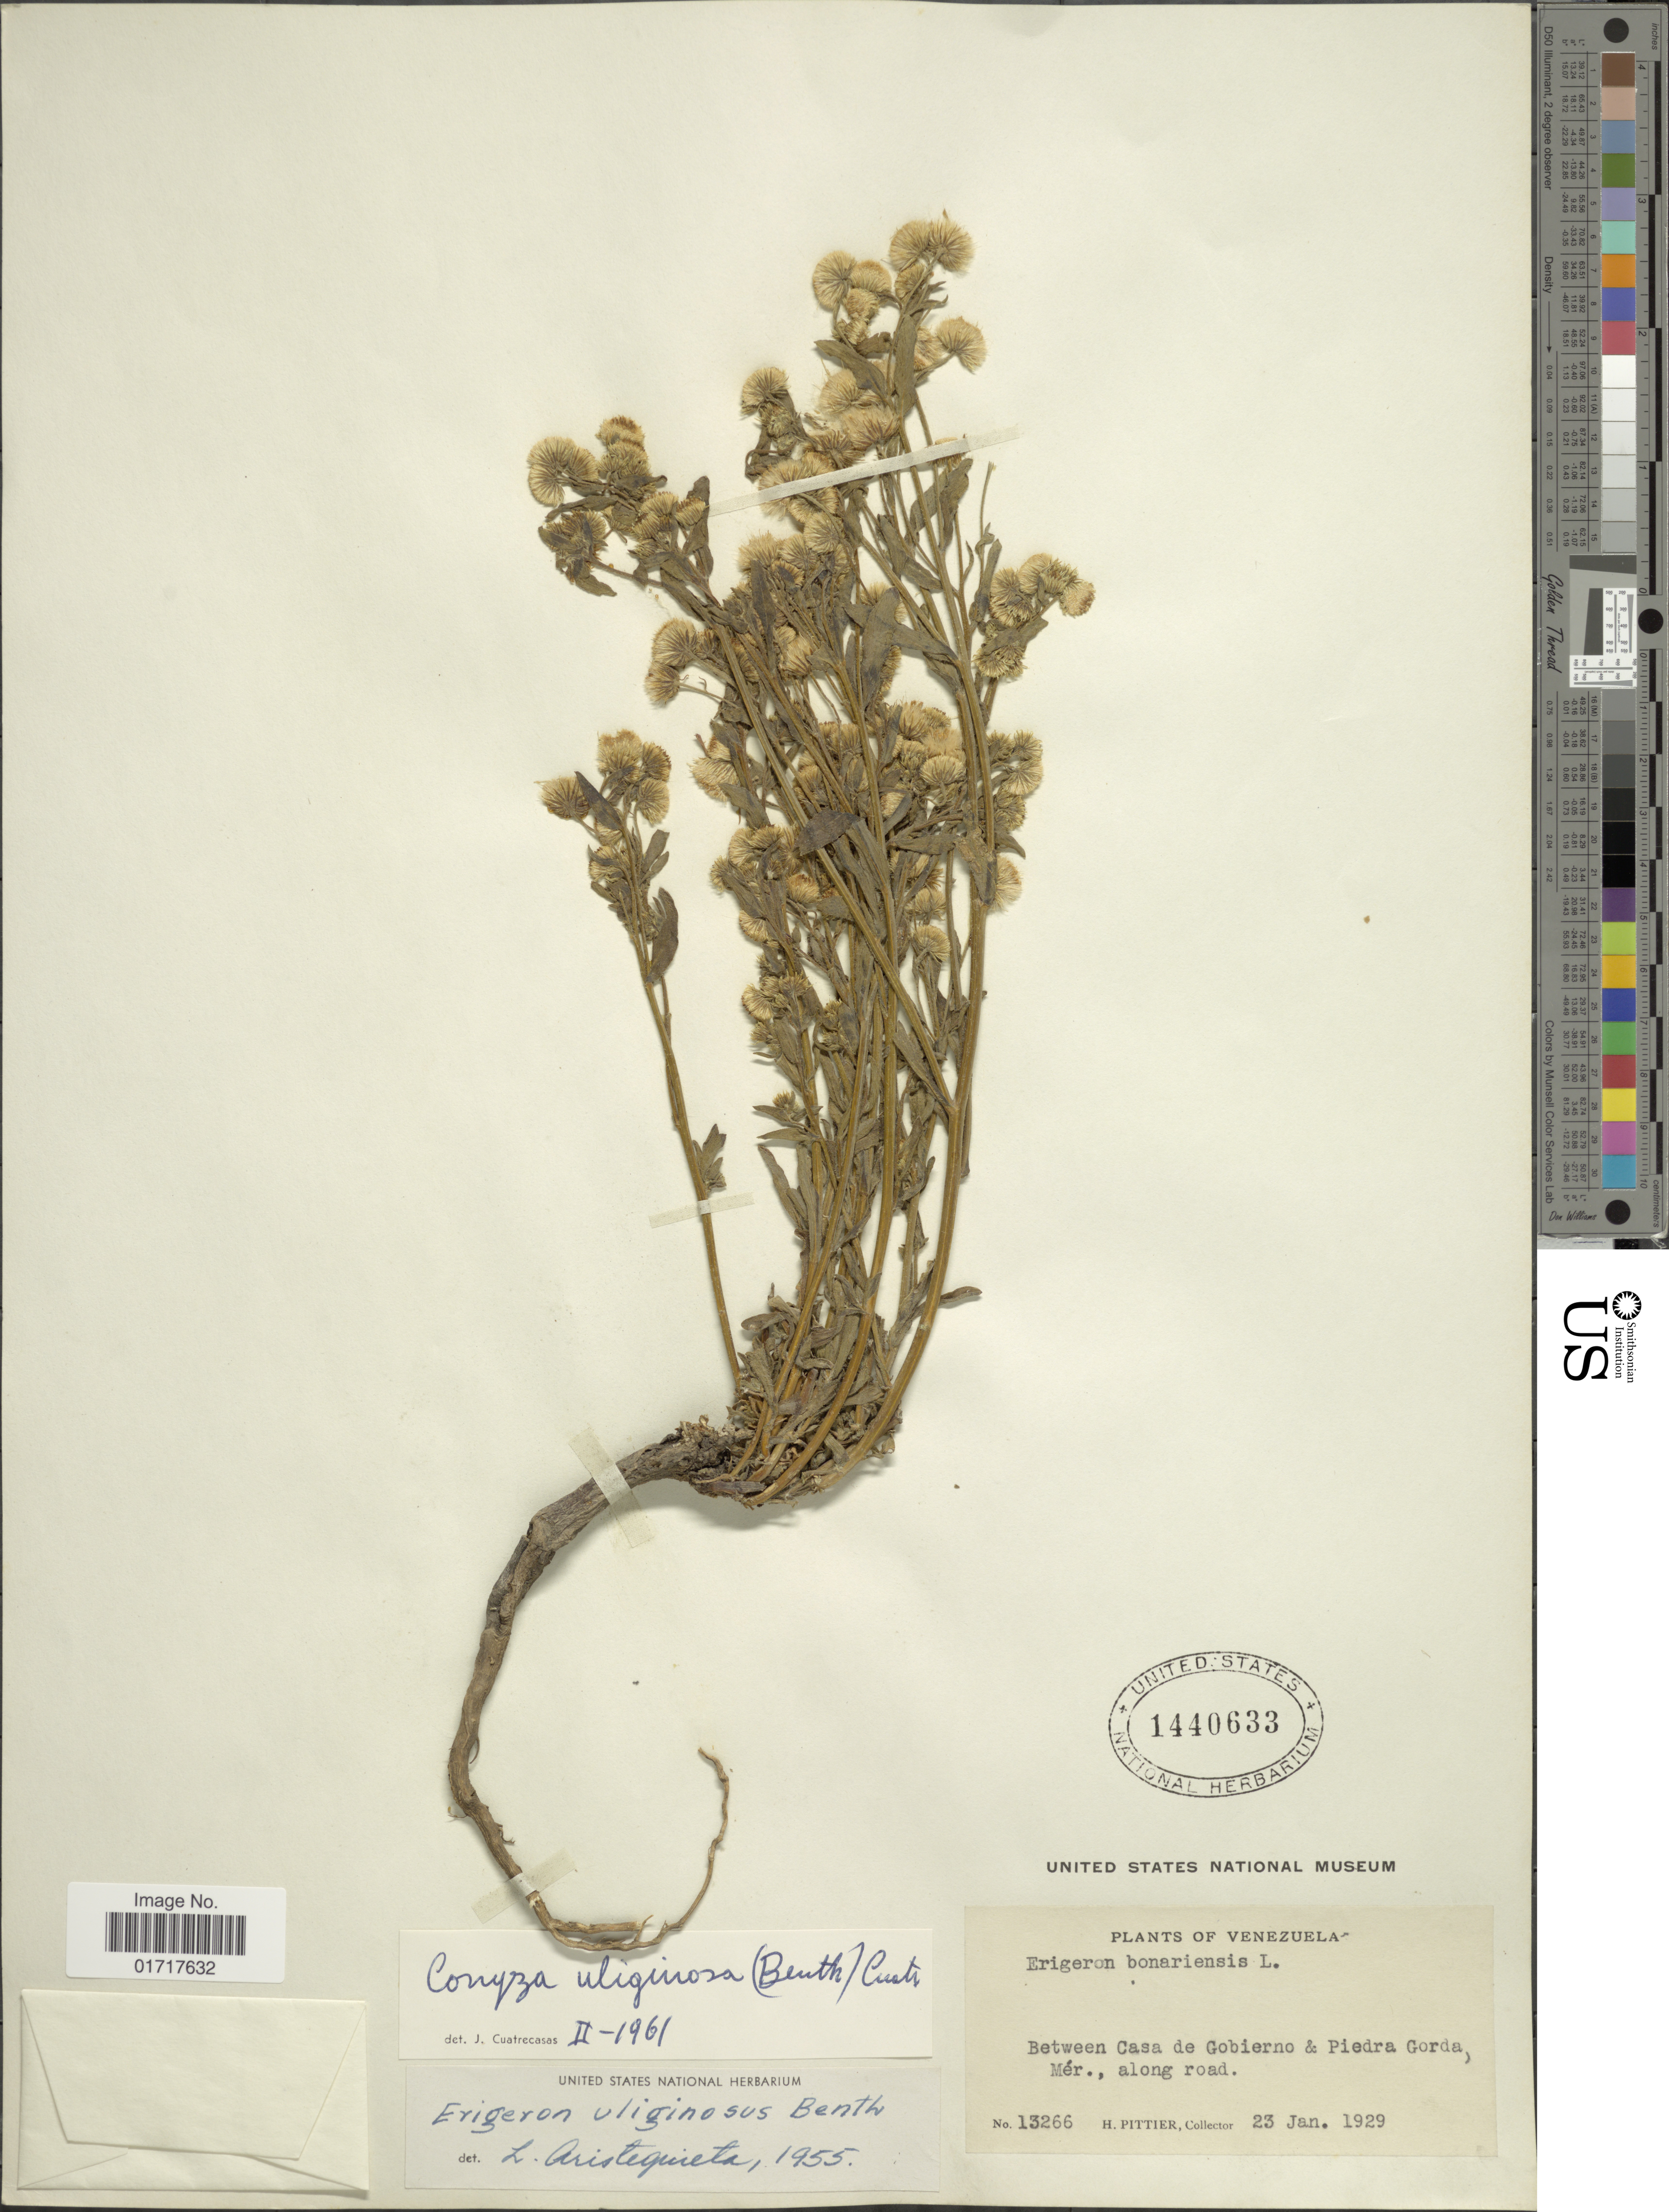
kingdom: Plantae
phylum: Tracheophyta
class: Magnoliopsida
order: Asterales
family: Asteraceae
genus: Conyza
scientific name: Conyza uliginosa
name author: (Benth.) Cuatrec.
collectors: H. F. Pittier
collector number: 13266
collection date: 1929-01-23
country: Venezuela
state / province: Mérida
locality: Between Casa de Gobierno & Piedra Gorda, Mer., along road.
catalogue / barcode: US 1440633